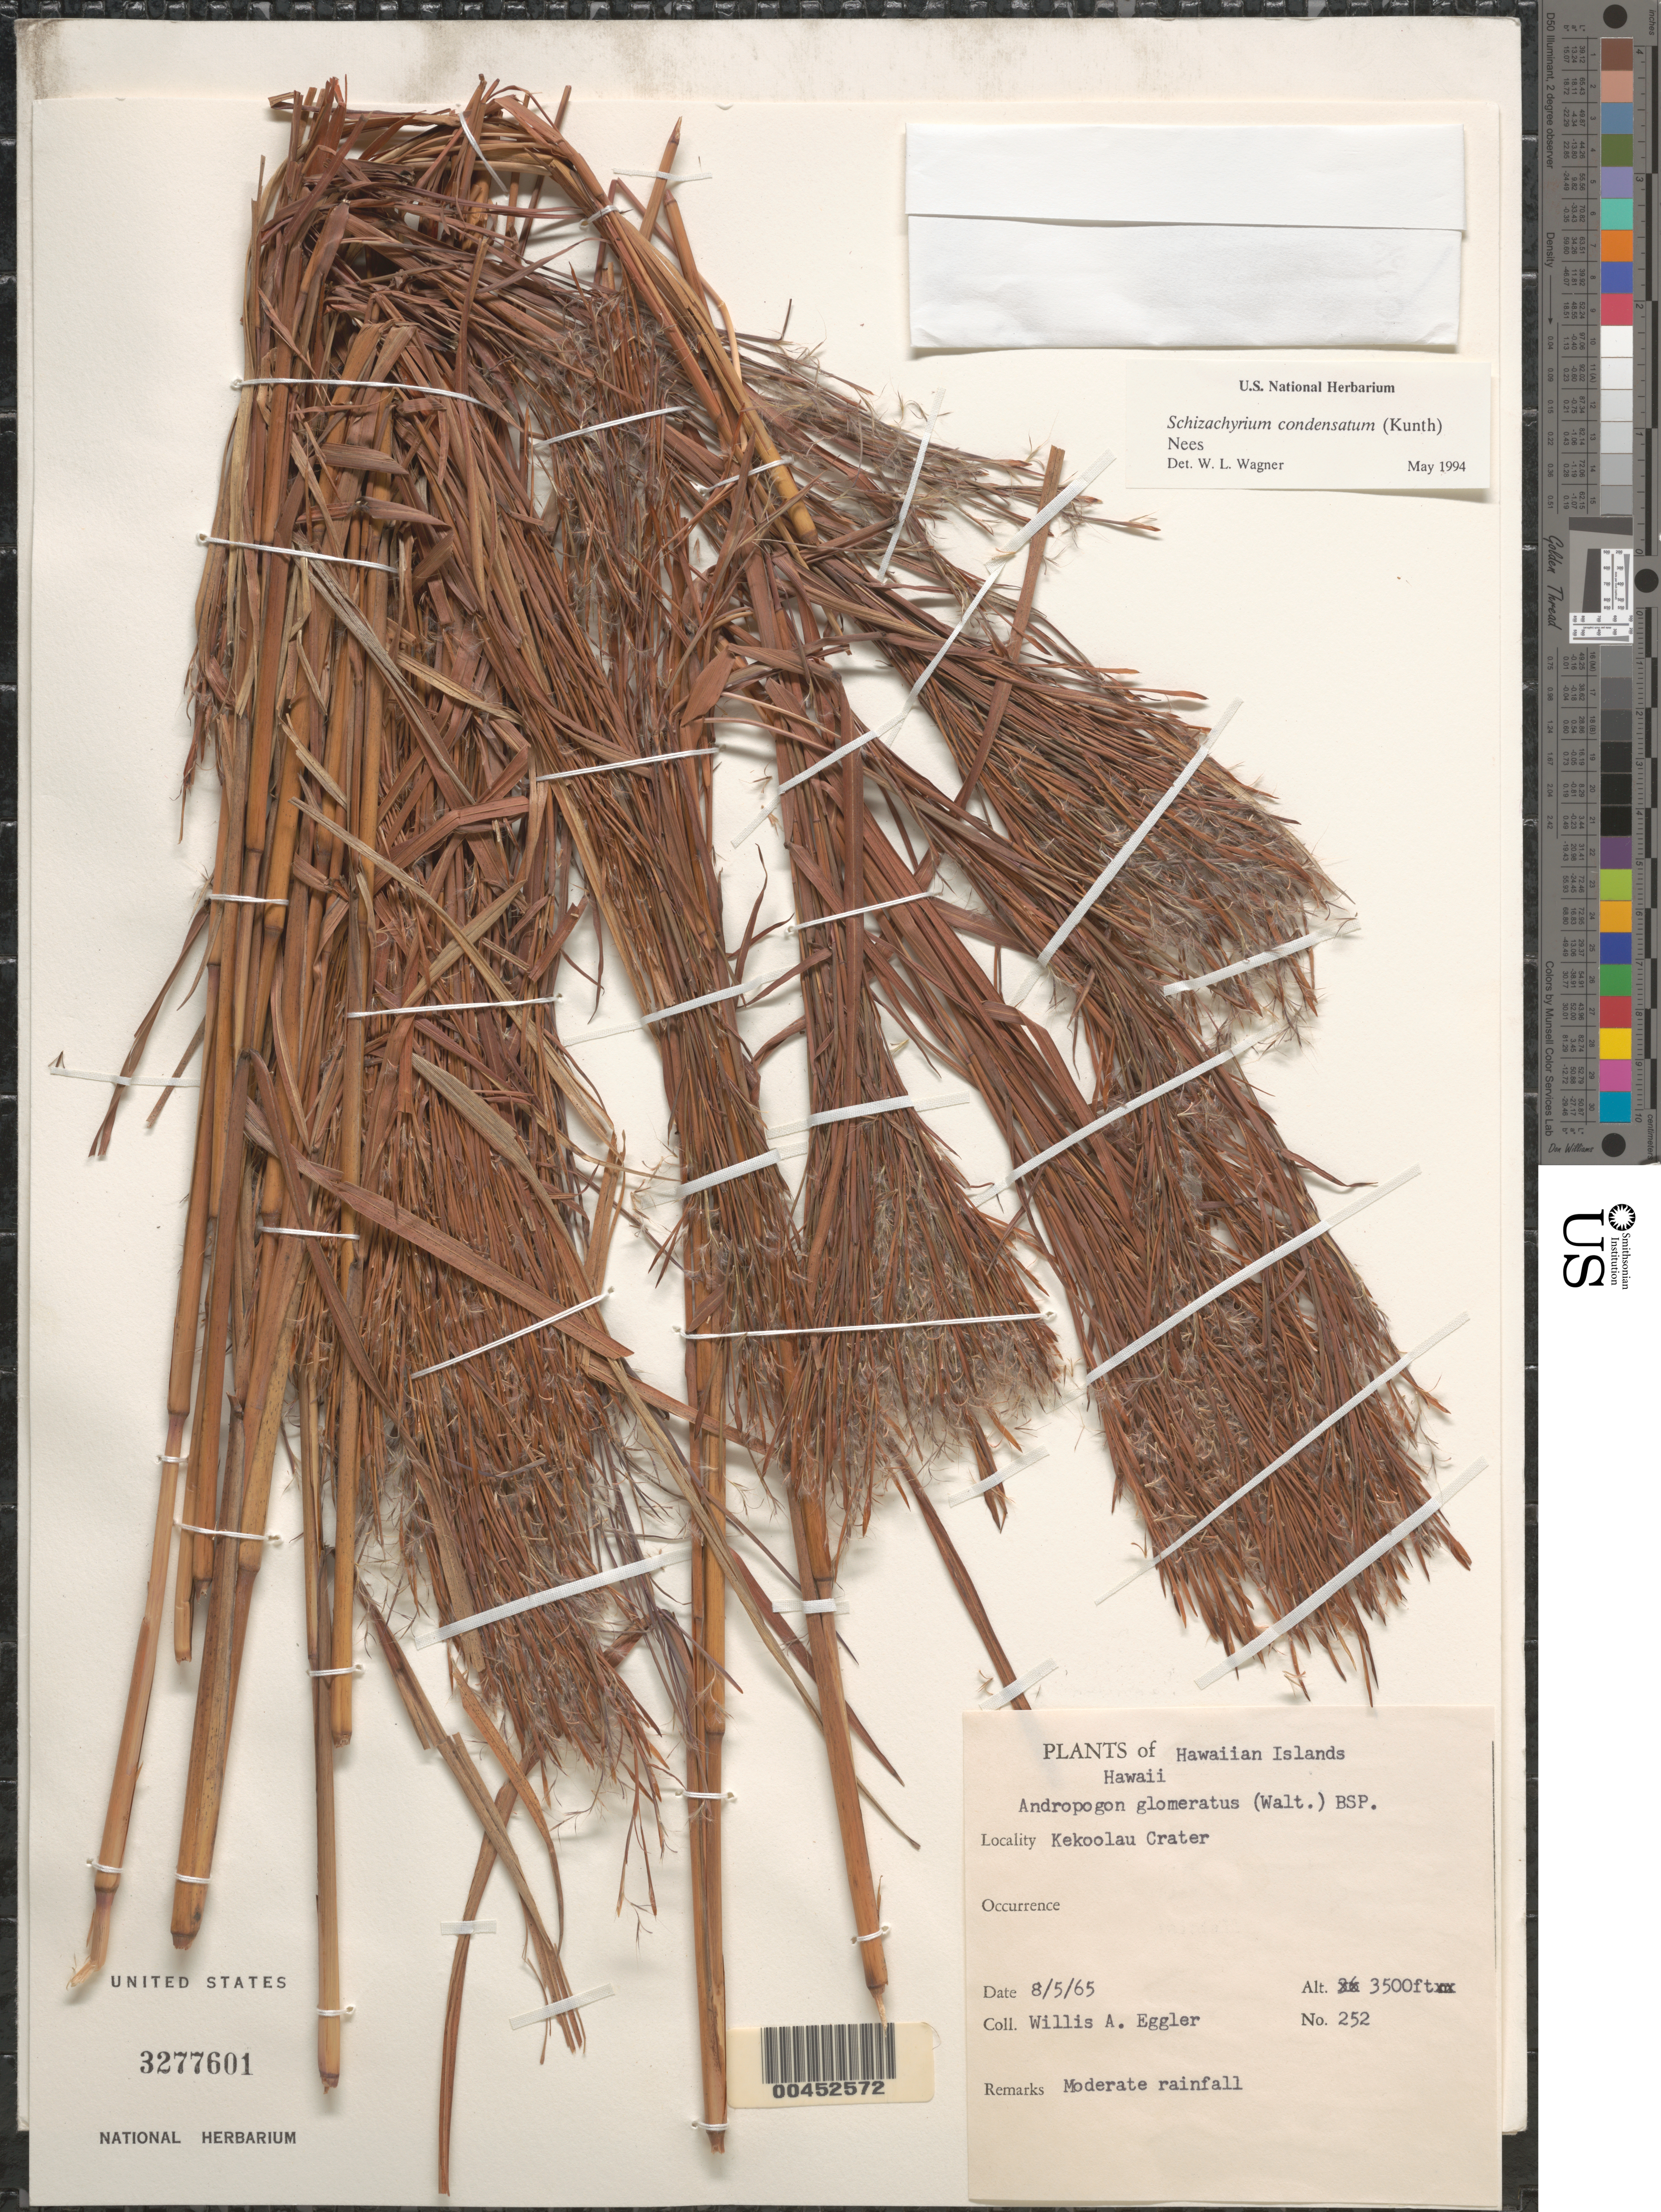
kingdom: Plantae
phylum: Tracheophyta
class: Liliopsida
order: Poales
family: Poaceae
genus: Schizachyrium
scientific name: Schizachyrium microstachyum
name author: (Desv. ex Ham.) Roseng. et al.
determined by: Faccenda, K.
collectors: W. A. Eggler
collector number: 252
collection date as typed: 8 May 1965 or 5 Aug 1965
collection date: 1965-05-08 or 1965-08-05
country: United States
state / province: Hawaii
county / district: Hawaii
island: Hawaii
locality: Kekoolau Crater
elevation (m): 1067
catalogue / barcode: US 3277601